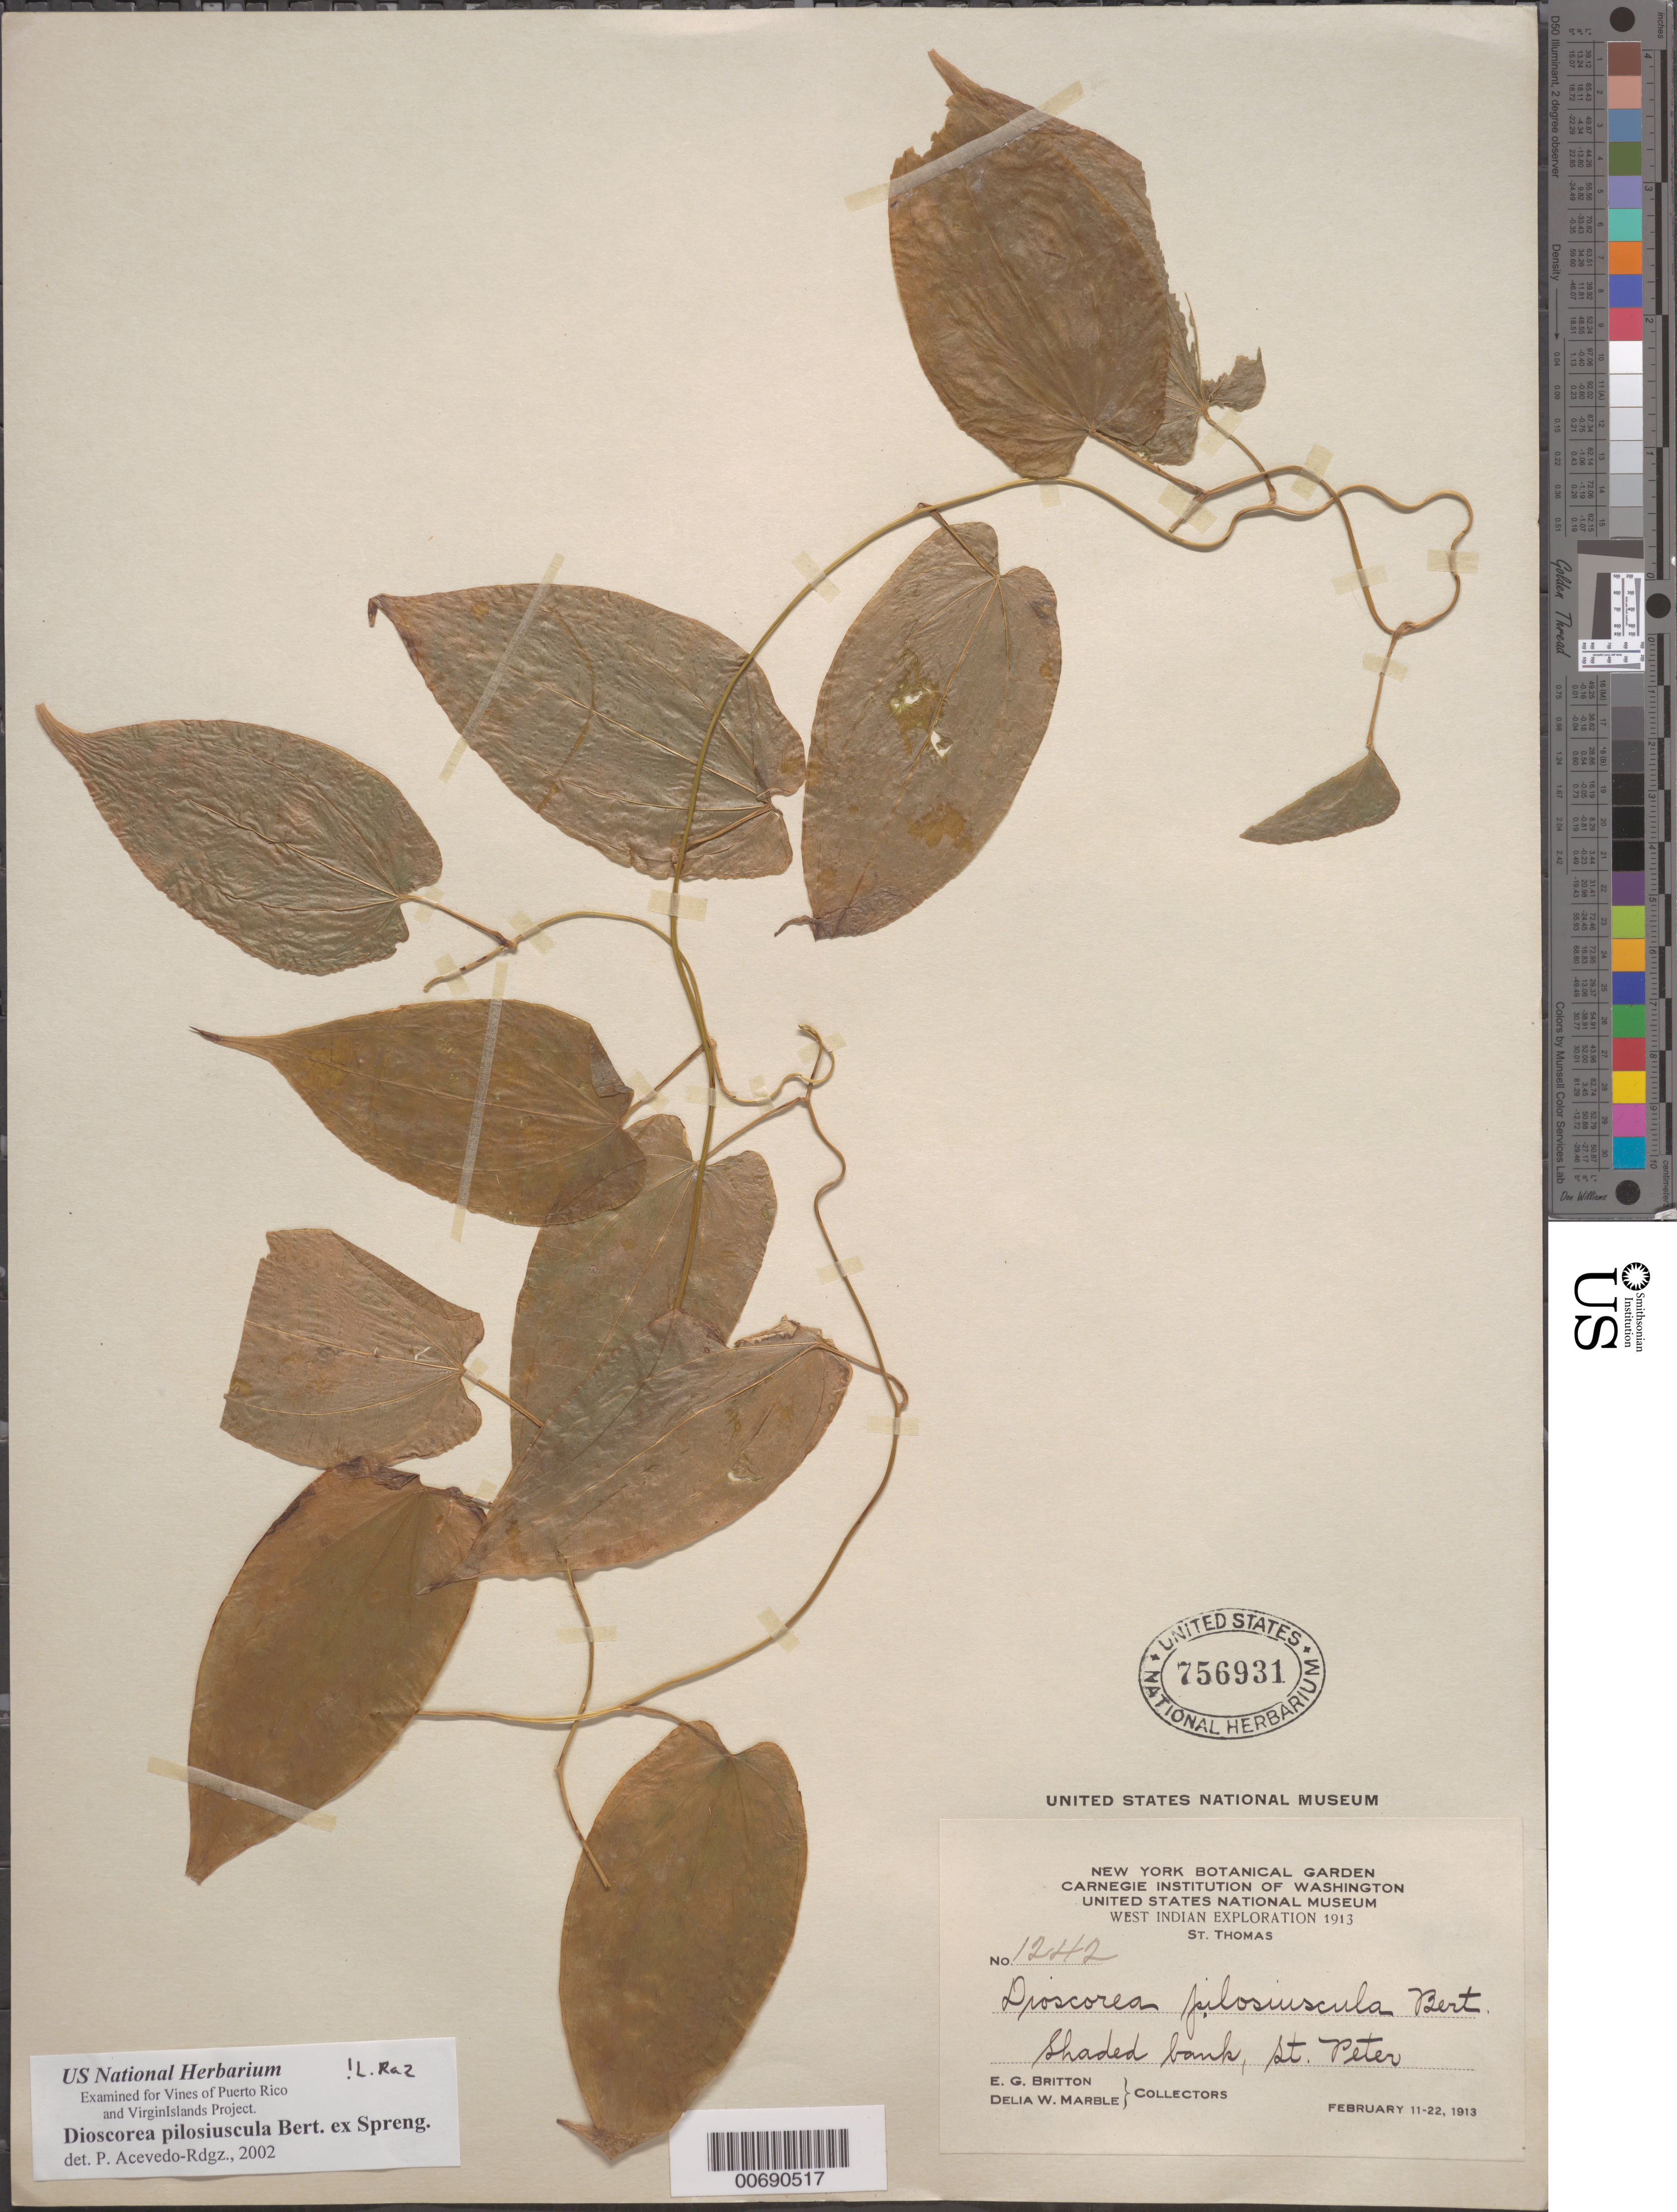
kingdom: Plantae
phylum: Tracheophyta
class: Liliopsida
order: Dioscoreales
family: Dioscoreaceae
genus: Dioscorea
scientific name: Dioscorea pilosiuscula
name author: Bertero ex Spreng.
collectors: E. G. Britton & D. W. Marble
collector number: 1242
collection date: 1913-02-11/1913-02-22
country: U.S. Virgin Islands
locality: St. Thomas. Shaded bank, St. Peter.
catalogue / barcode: US 756931